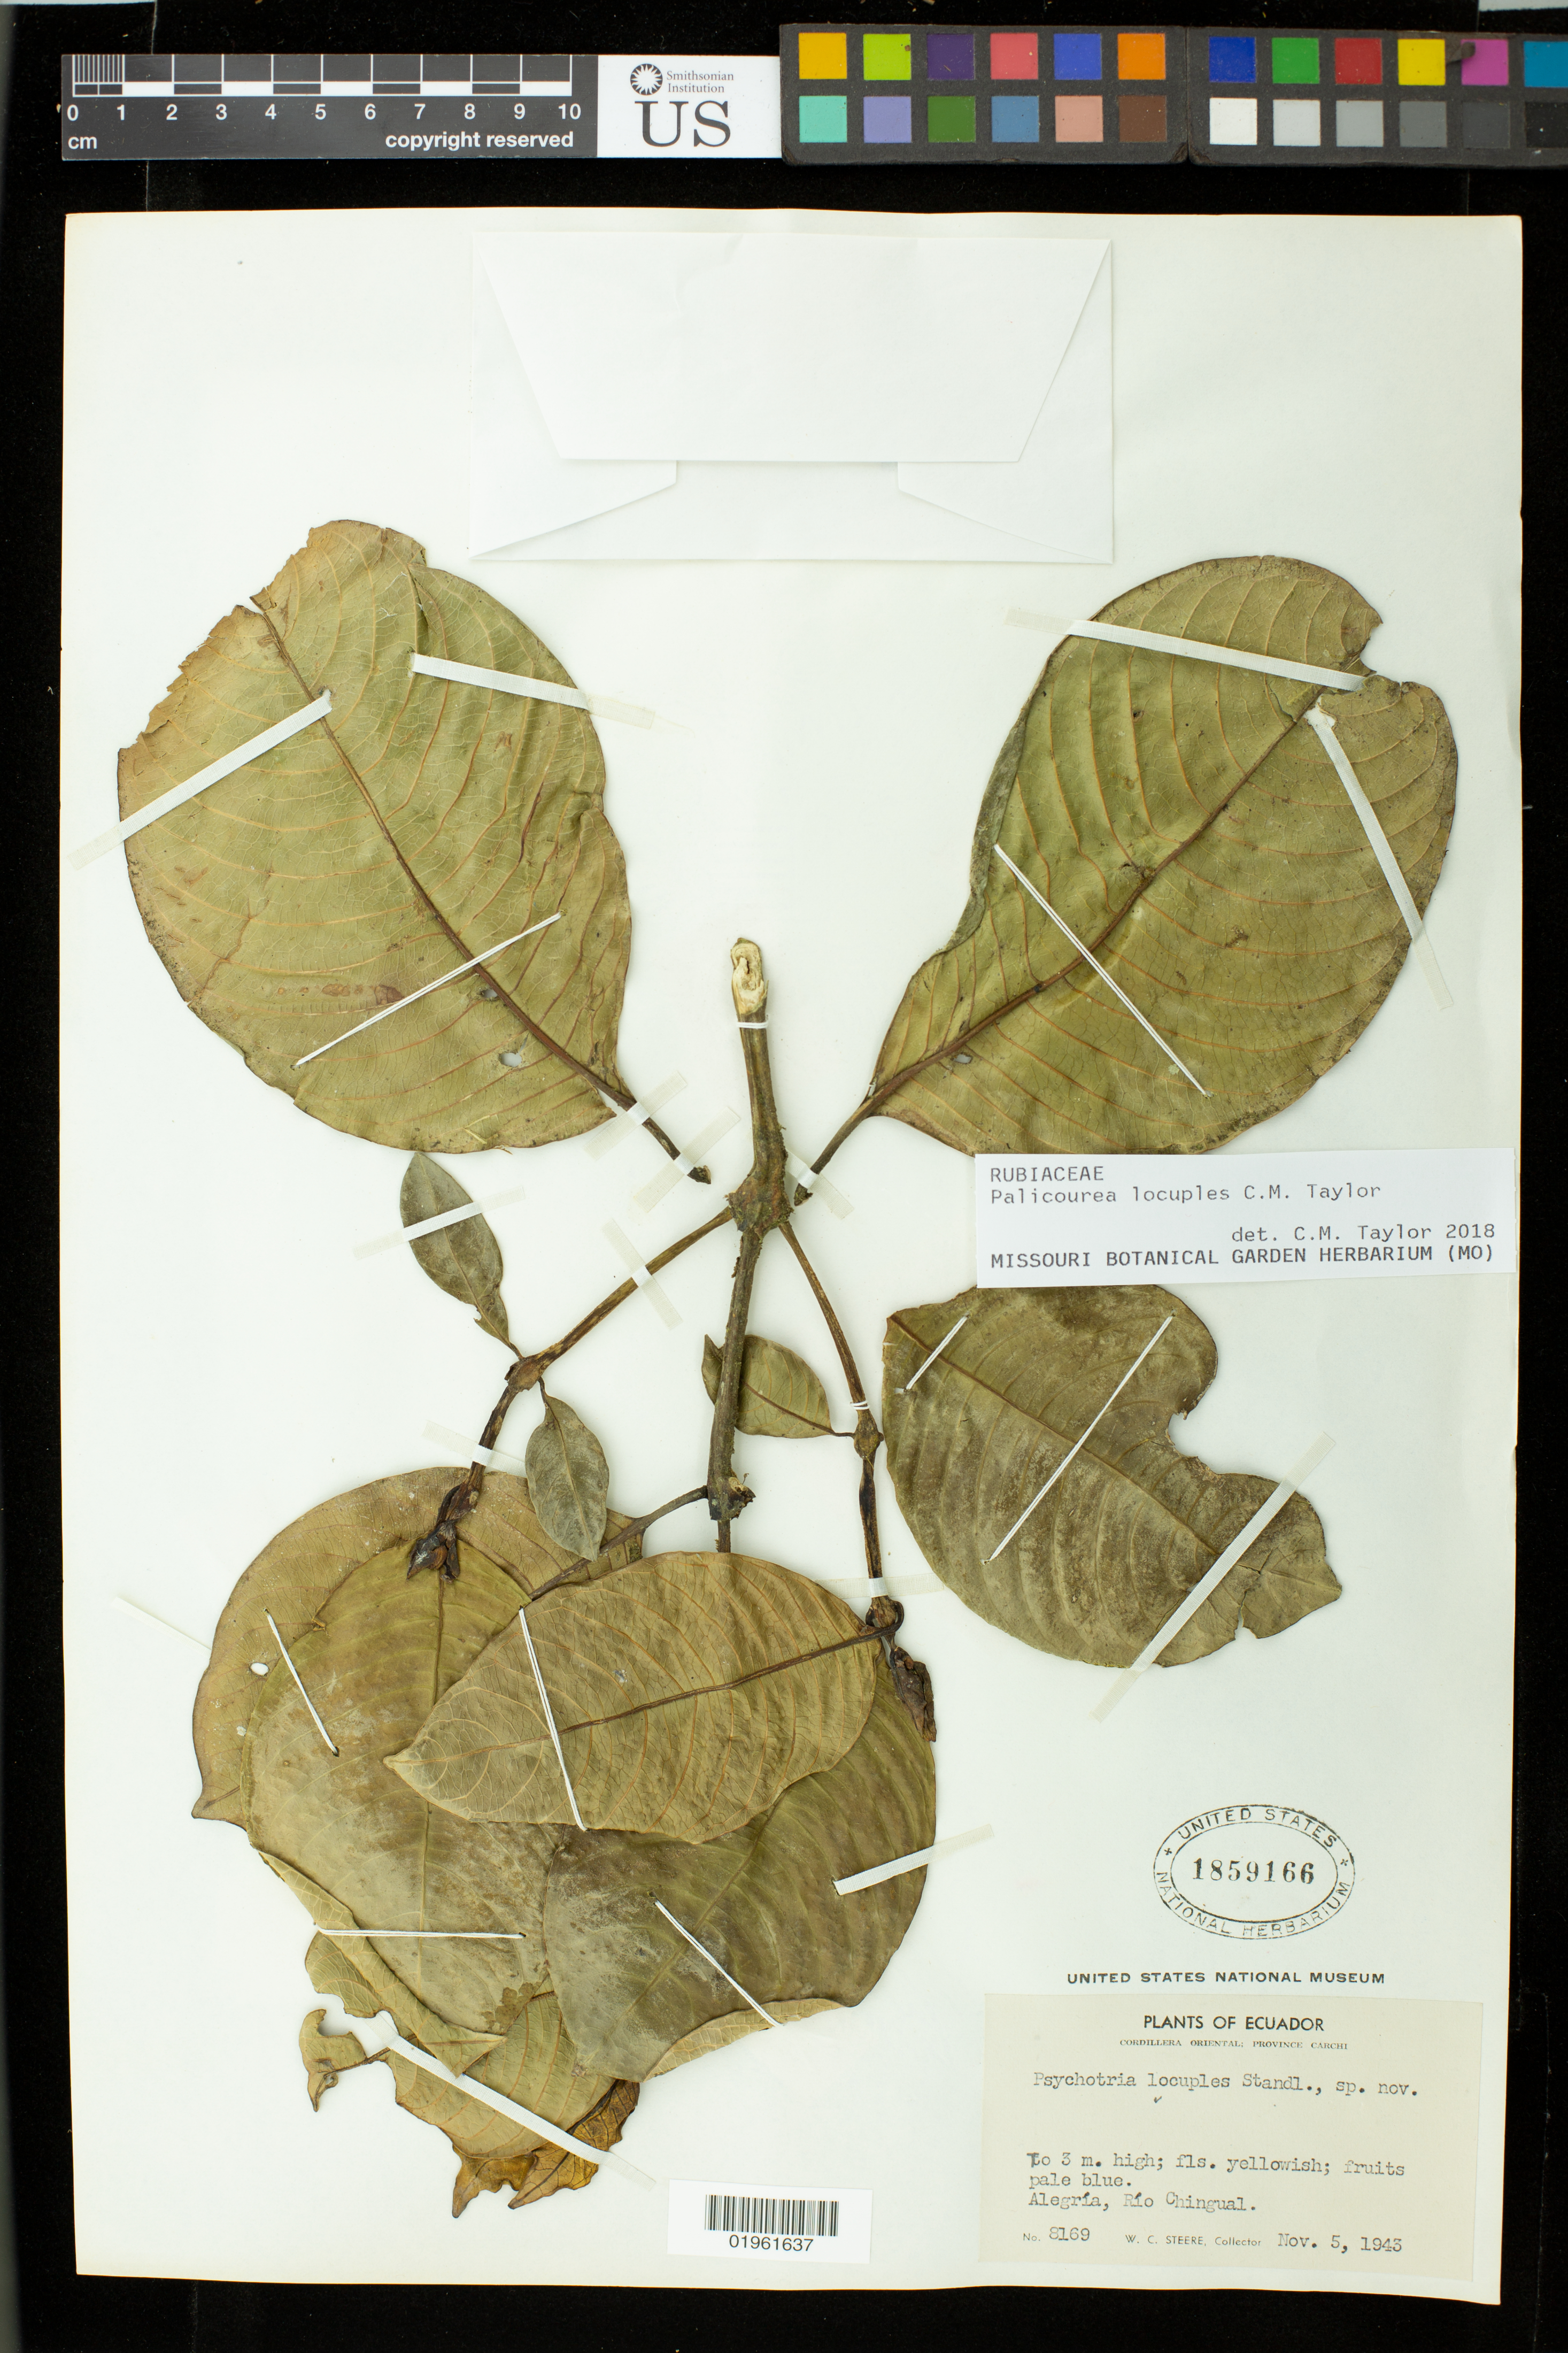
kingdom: Plantae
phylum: Tracheophyta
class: Magnoliopsida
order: Gentianales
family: Rubiaceae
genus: Palicourea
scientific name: Palicourea locuples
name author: C.M. Taylor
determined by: Taylor, Charlotte M.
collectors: W. C. Steere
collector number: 8169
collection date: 1943-11-05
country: Ecuador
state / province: Carchi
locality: Alegria, Rio Chingual.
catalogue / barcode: US 1859166